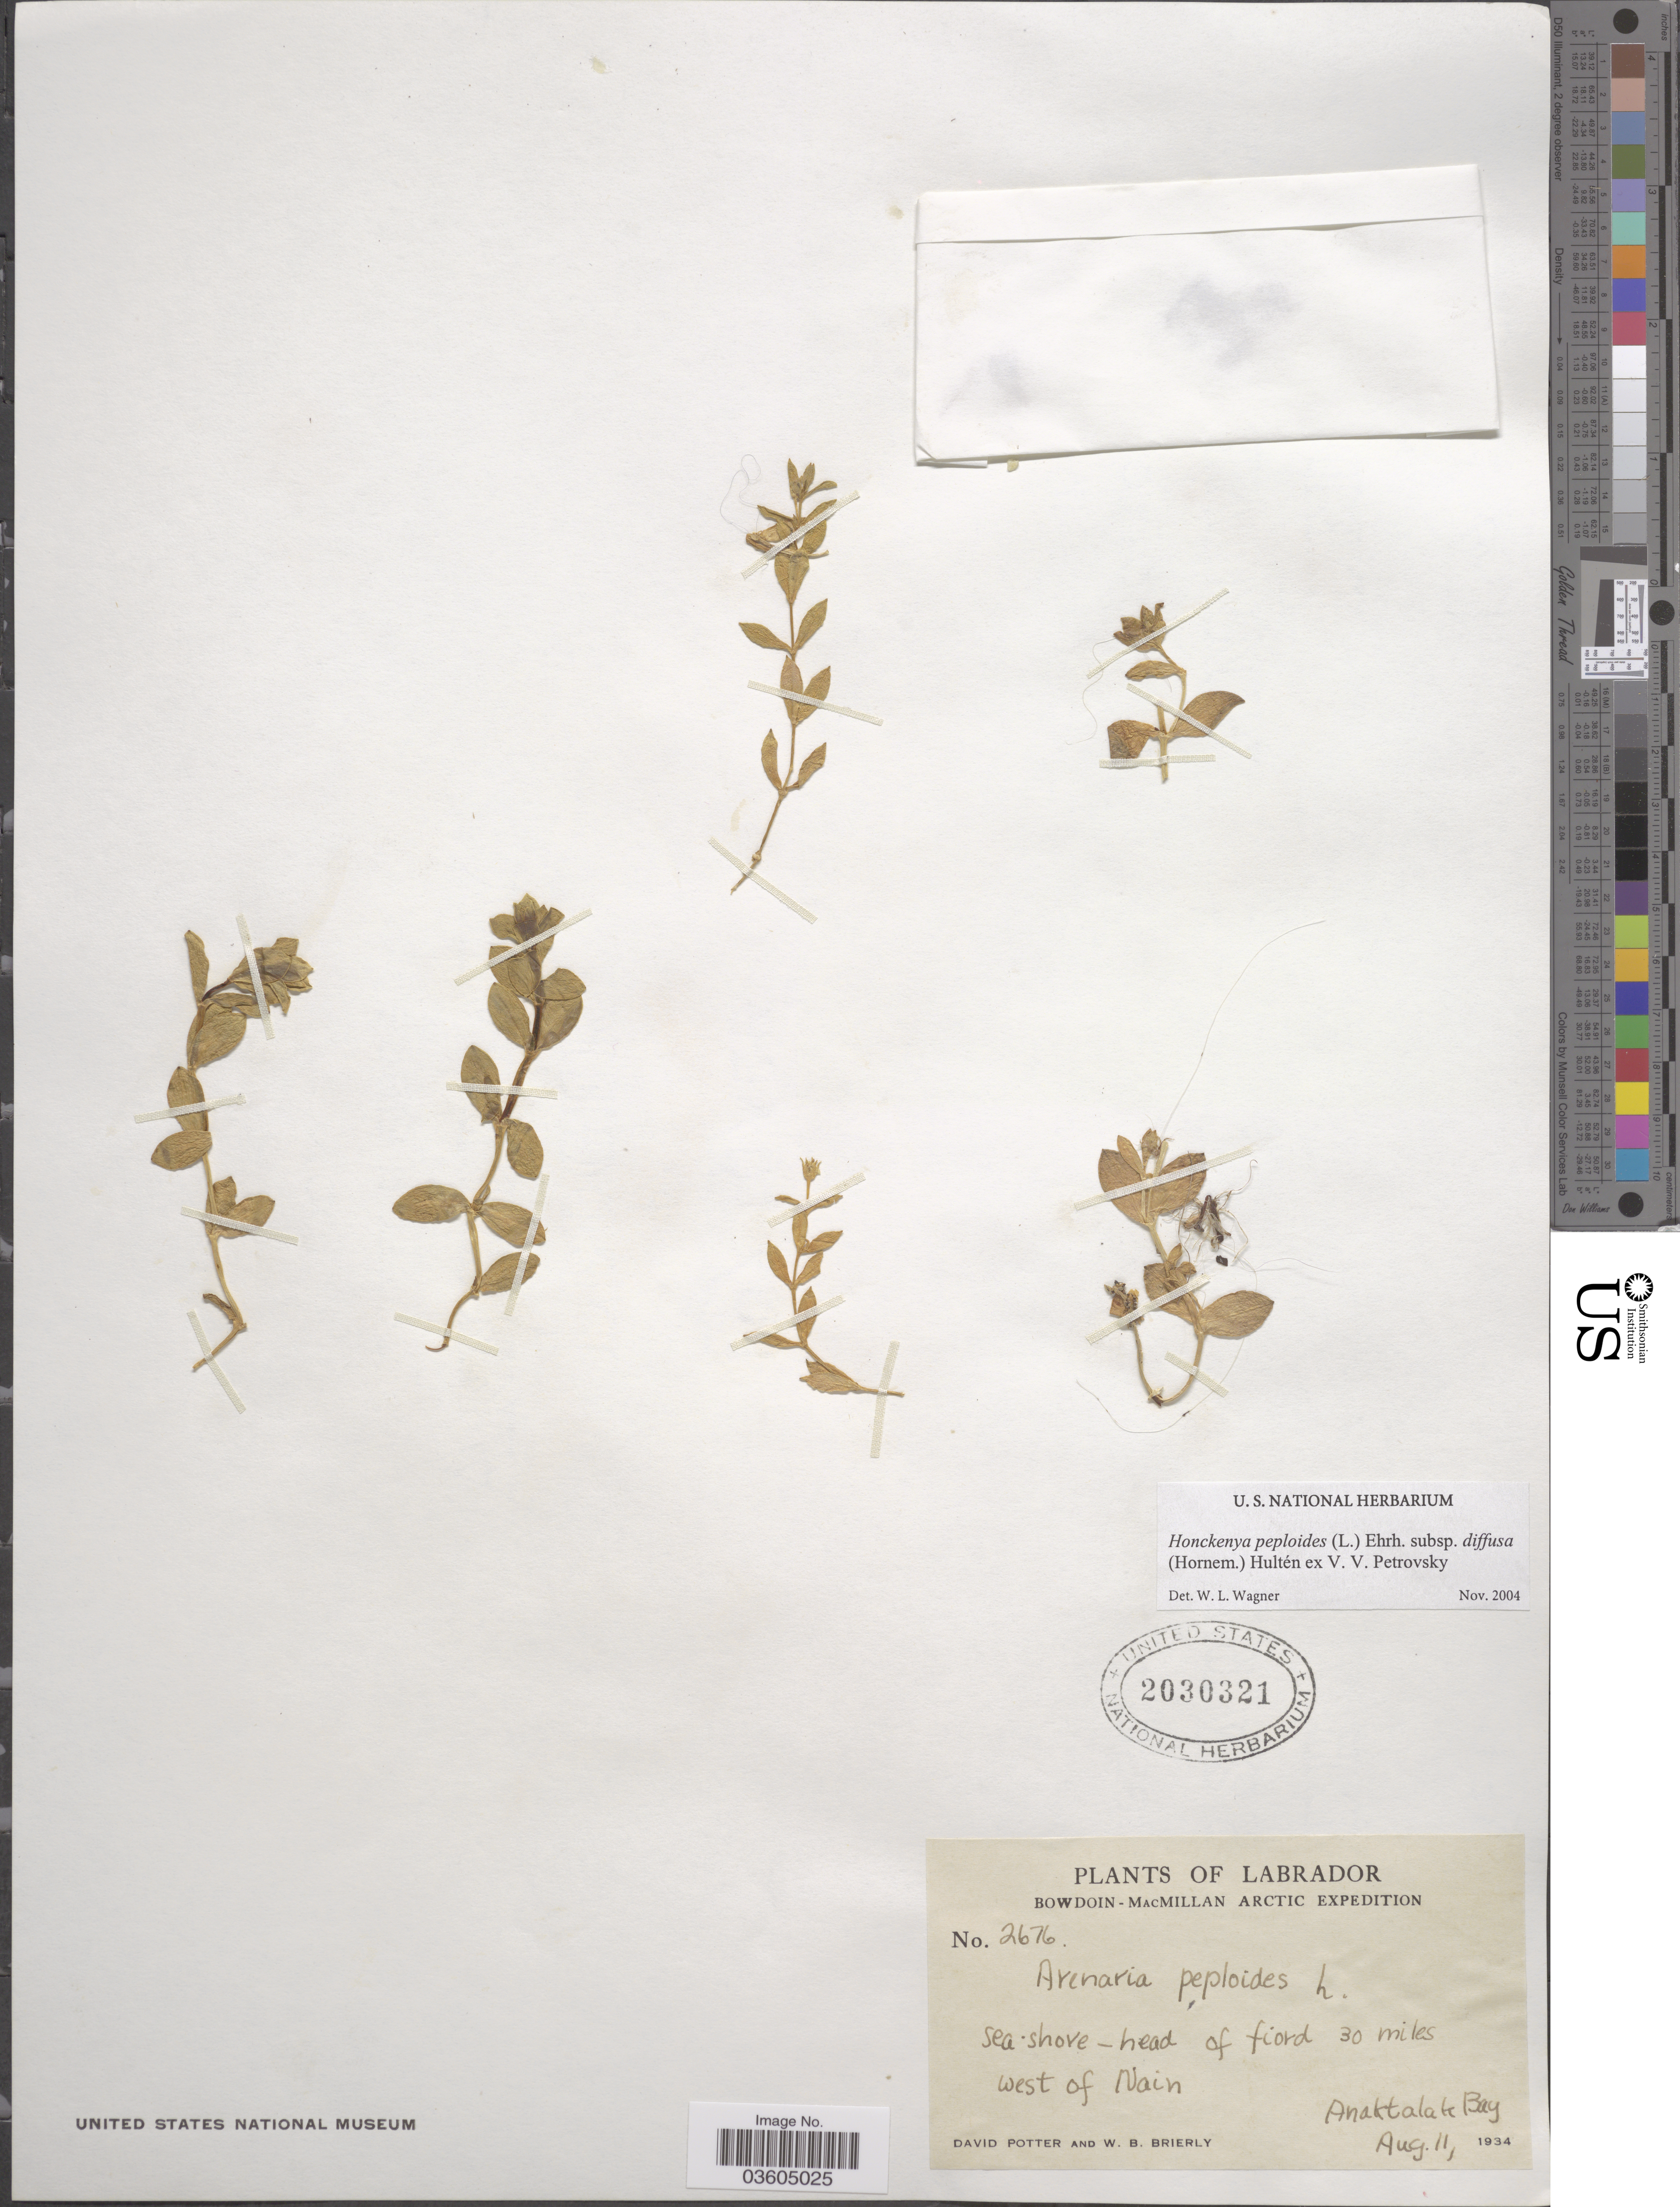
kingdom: Plantae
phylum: Tracheophyta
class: Magnoliopsida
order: Caryophyllales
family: Caryophyllaceae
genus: Honckenya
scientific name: Honckenya peploides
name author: (L.) Ehrh.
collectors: D. Potter & W. Brierly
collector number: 2676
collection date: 1934-08-11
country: Canada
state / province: Newfoundland and Labrador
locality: Labrador. Arctic. Sea-shore-head of fiord 30 miles west of Nain. Anaktalak Bay.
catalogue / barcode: US 2030321